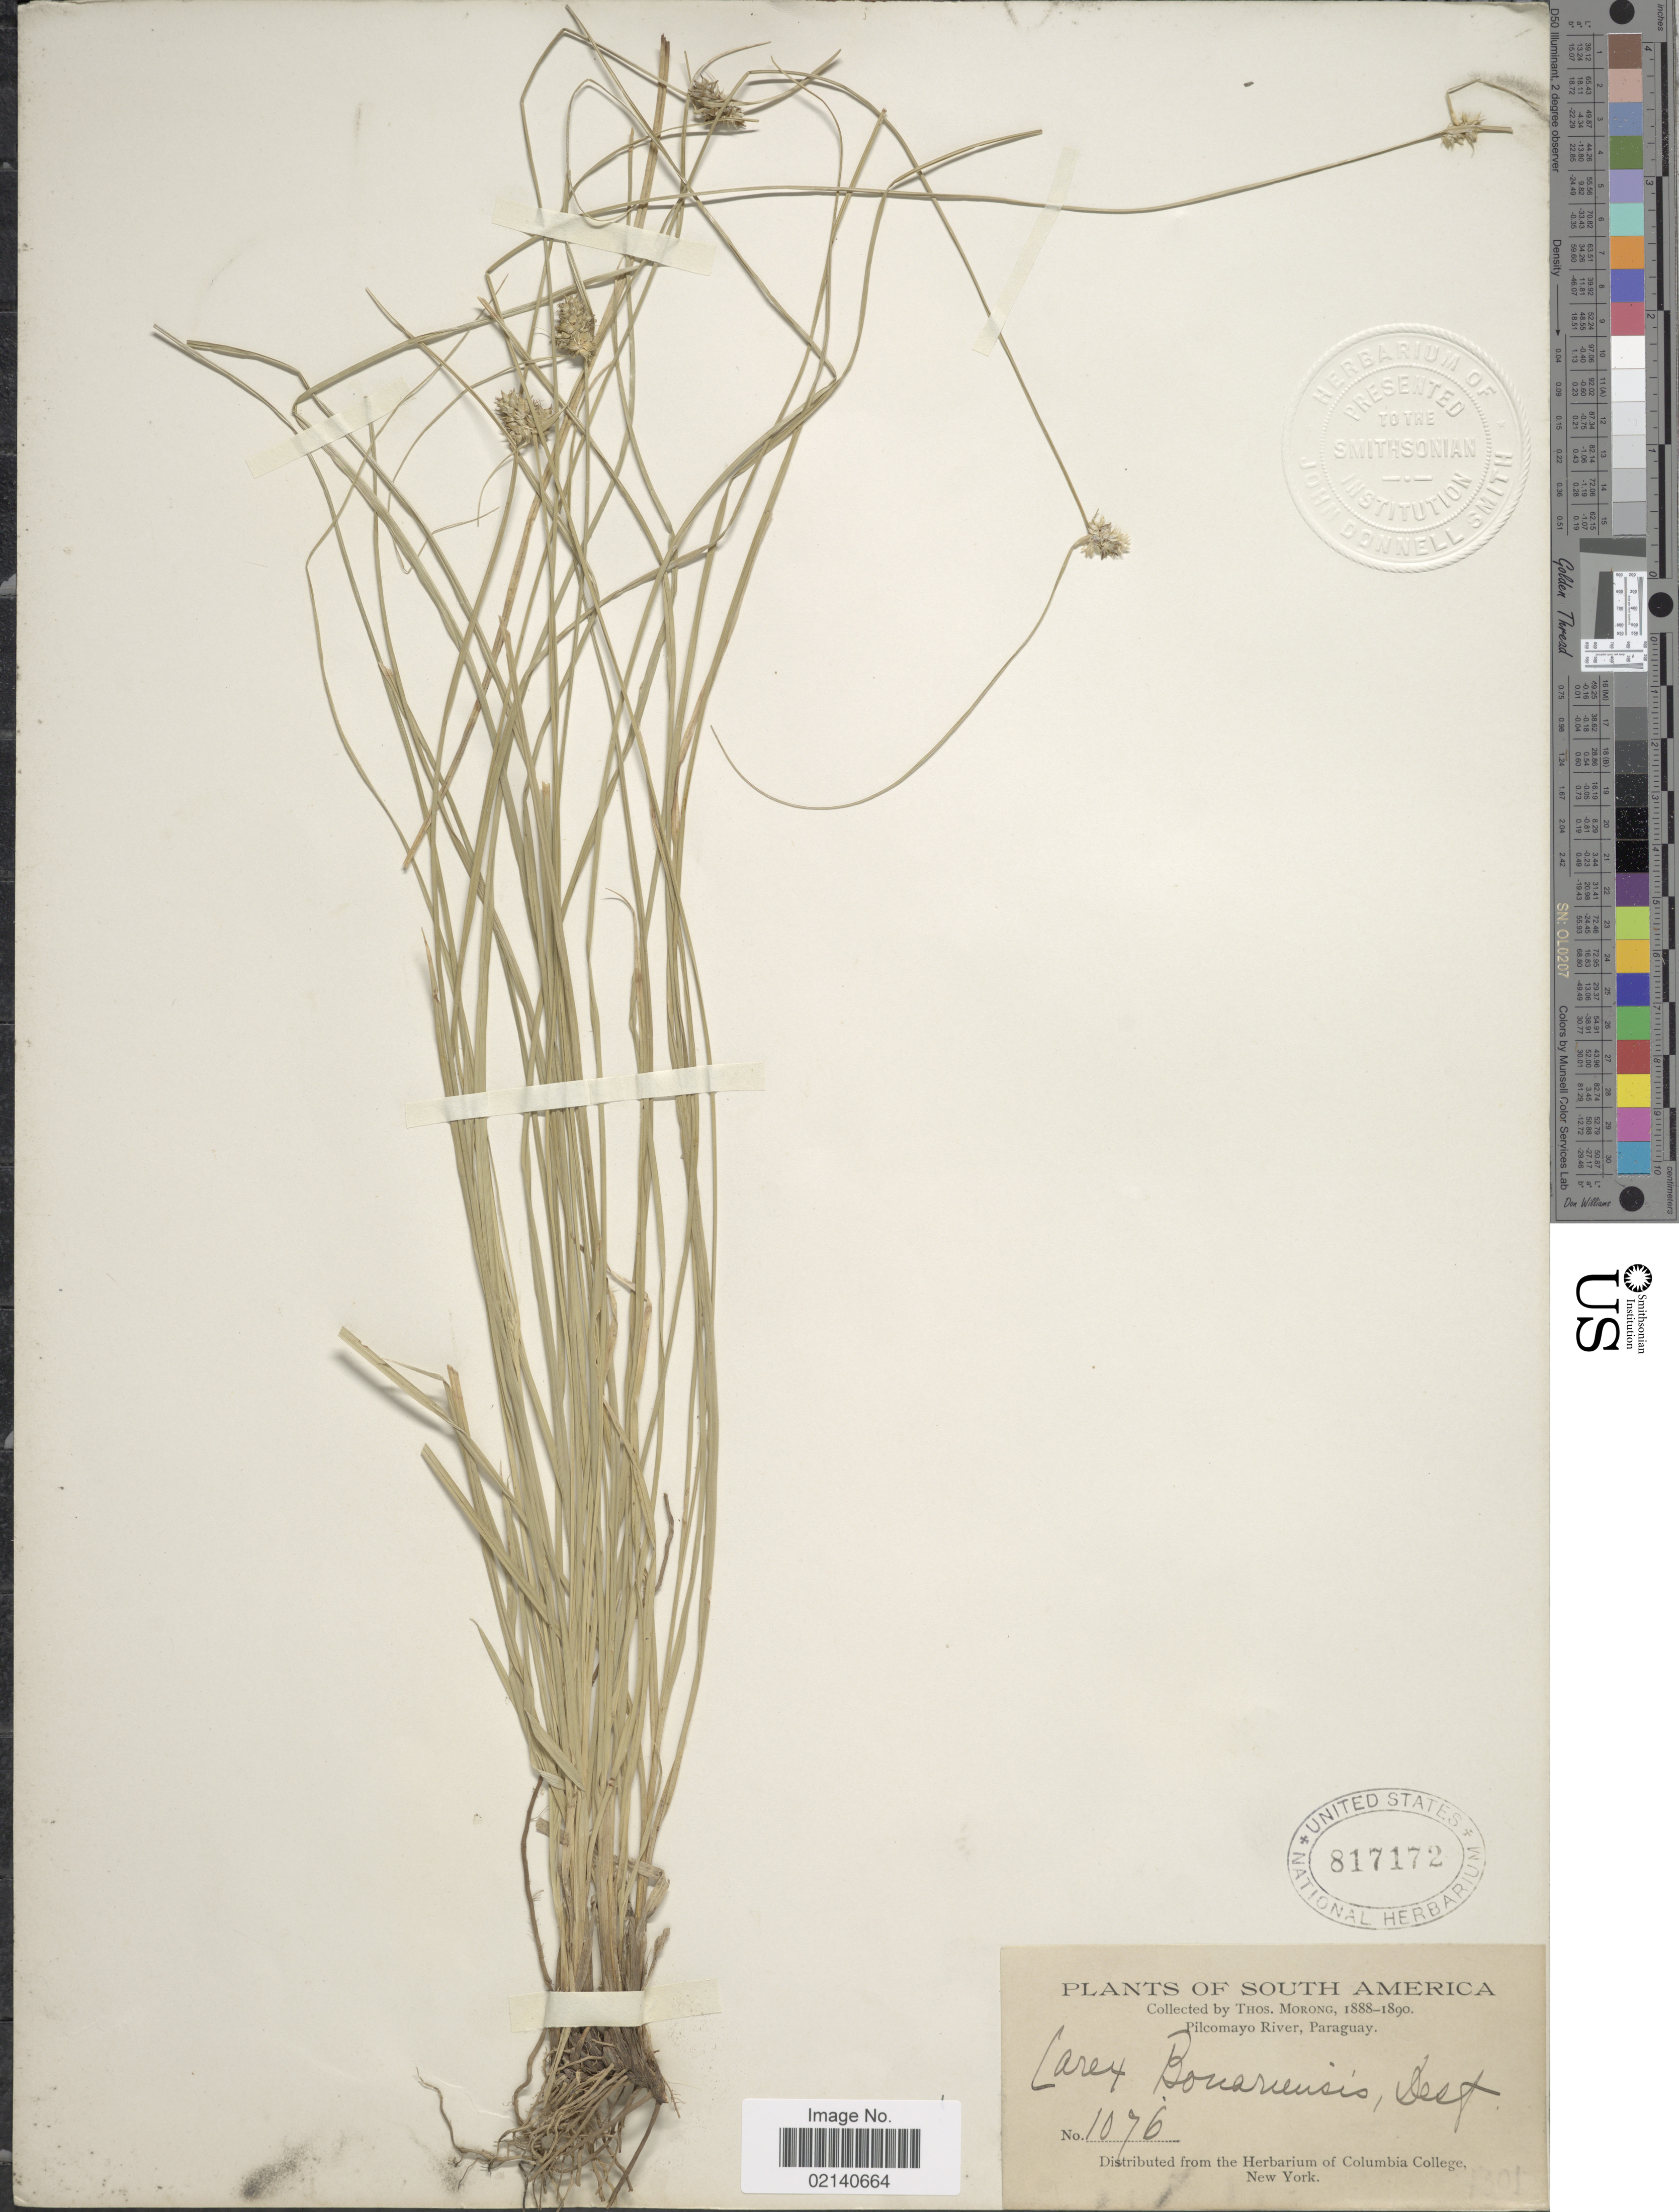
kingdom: Plantae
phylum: Tracheophyta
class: Liliopsida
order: Poales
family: Cyperaceae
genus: Carex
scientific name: Carex pedicularis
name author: Jim.Mejías & Naczi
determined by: Jimnéz-Mejias, Pedro, (UPOS), Universidad Pablo de Olavide (SPAIN)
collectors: ex herb. T. Morong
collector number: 1076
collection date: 1888/1889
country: Paraguay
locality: Pilcomayo River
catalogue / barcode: US 817172